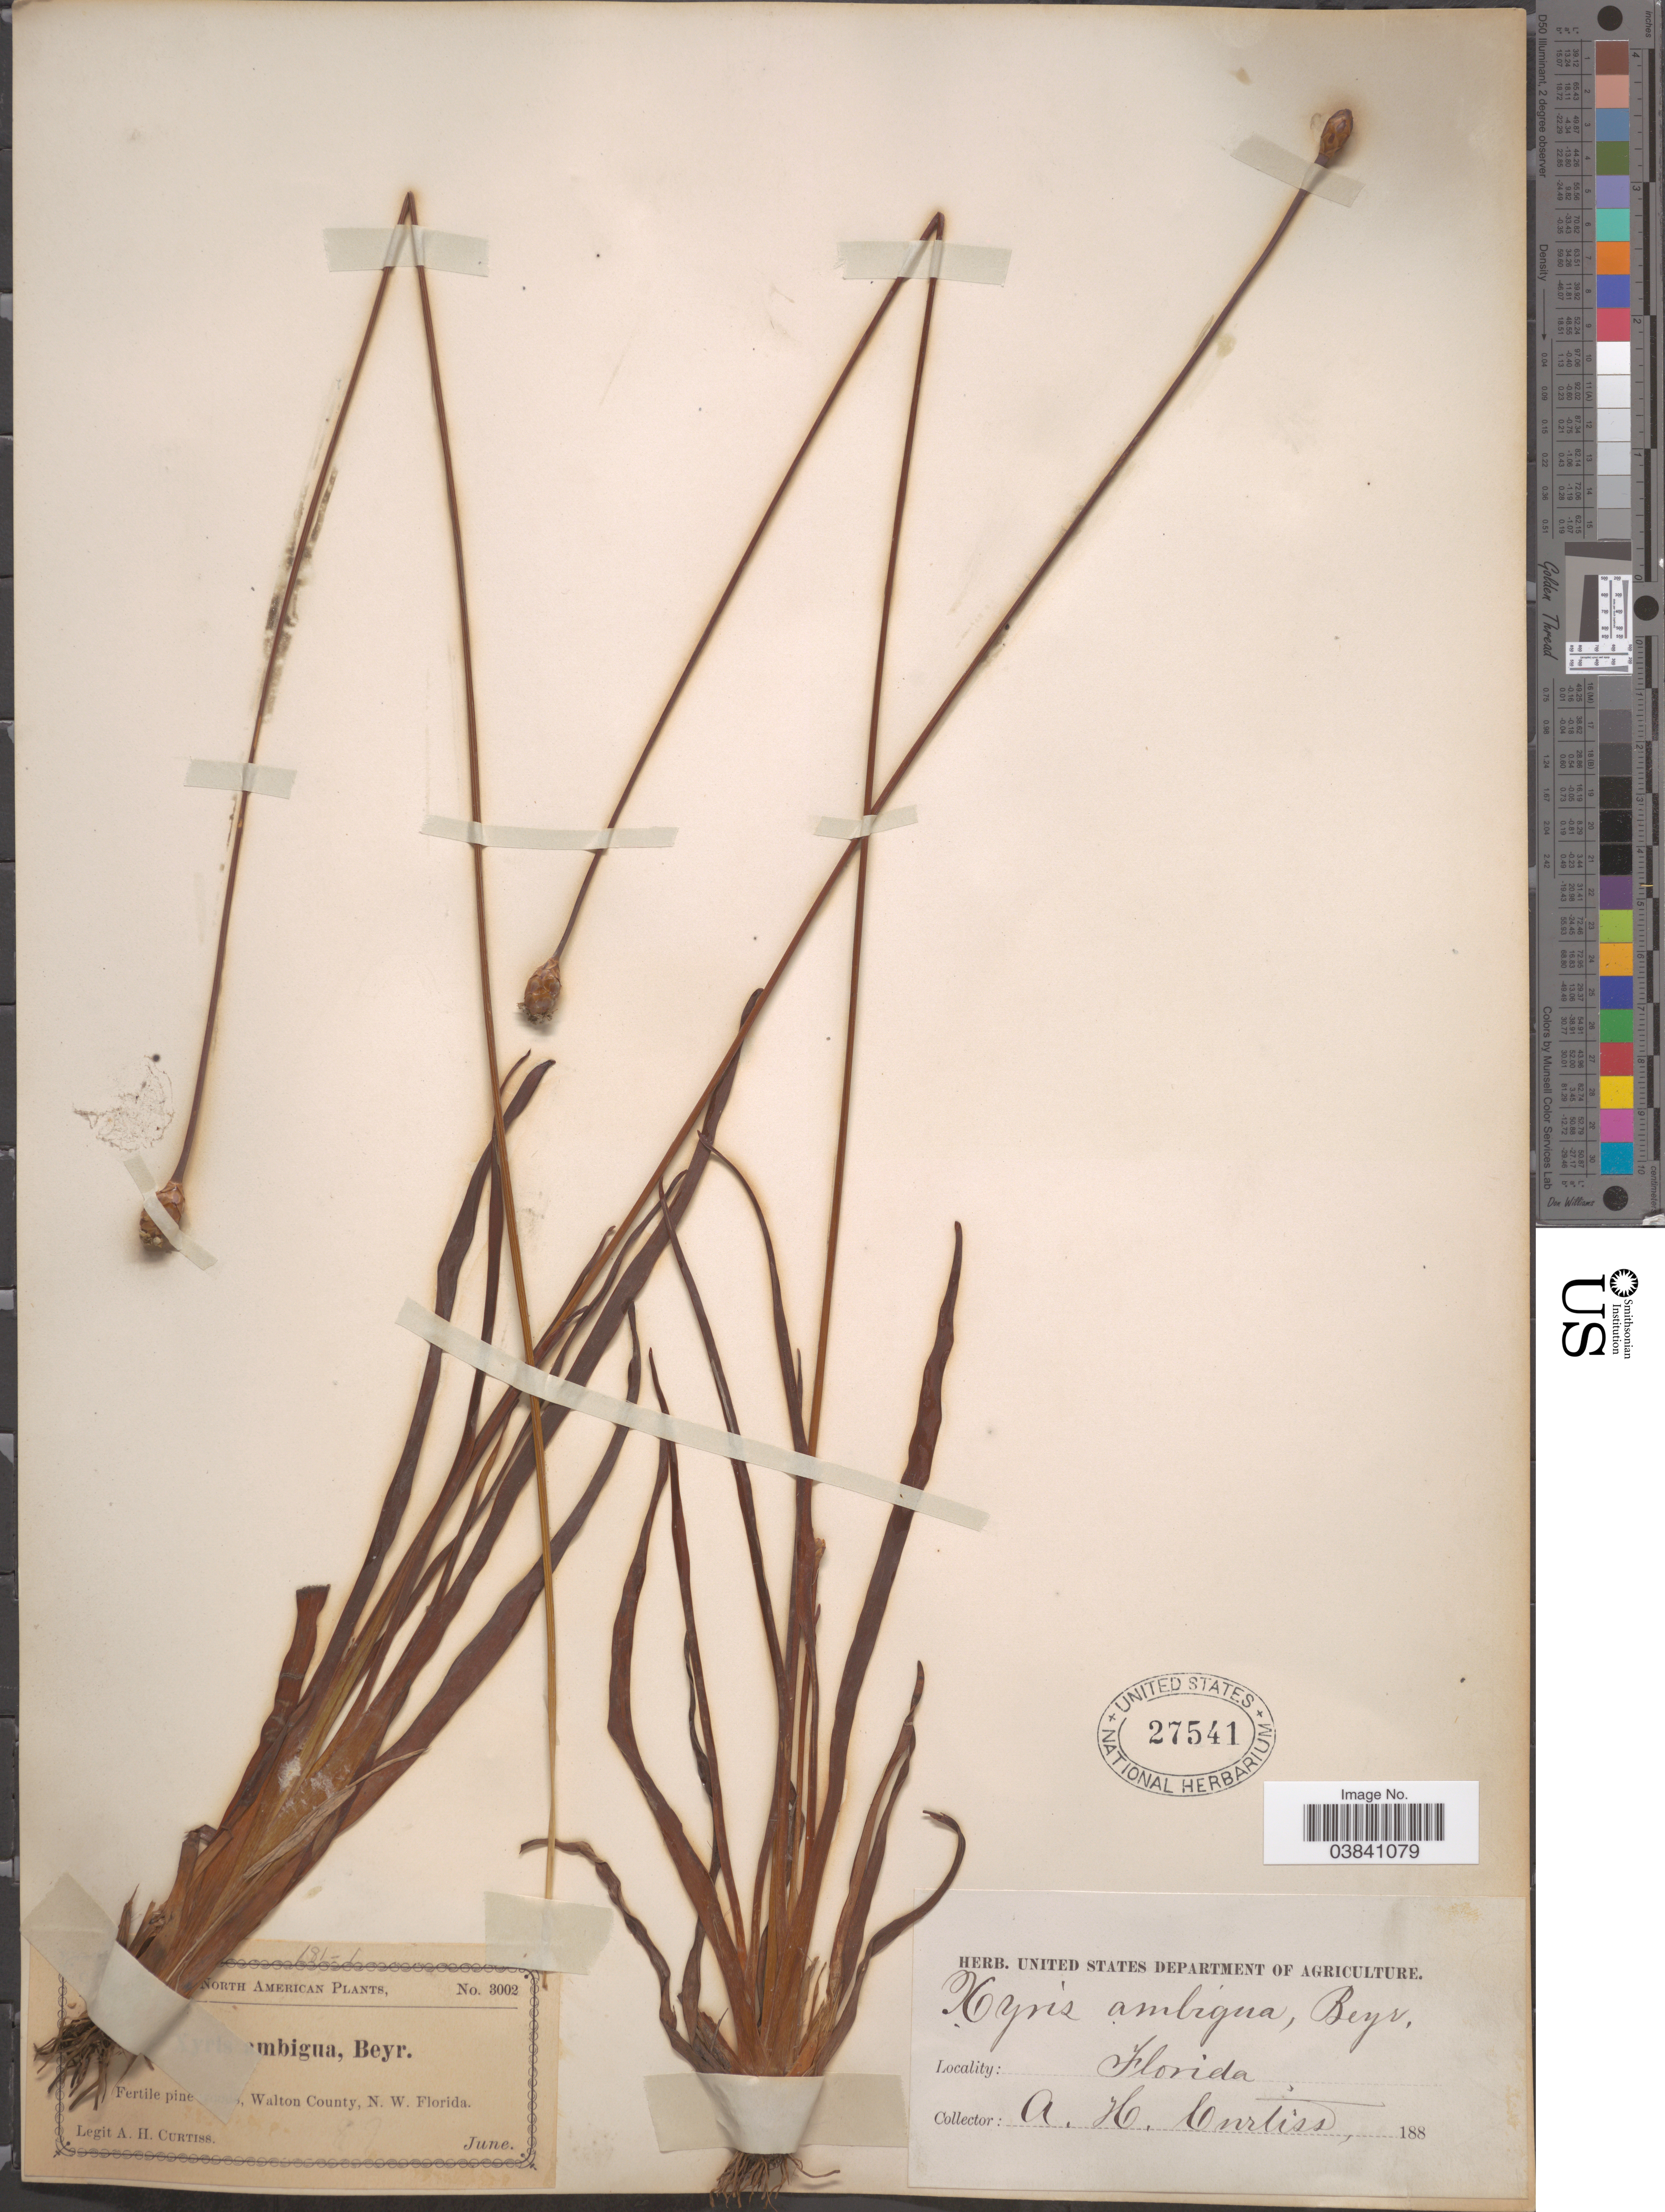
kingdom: Plantae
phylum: Tracheophyta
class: Liliopsida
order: Poales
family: Xyridaceae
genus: Xyris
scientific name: Xyris ambigua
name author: Beyr. ex Kunth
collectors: A. H. Curtiss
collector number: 3002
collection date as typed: june 188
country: United States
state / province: Florida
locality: Walton County, N. W. Florida.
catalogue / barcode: US 27541